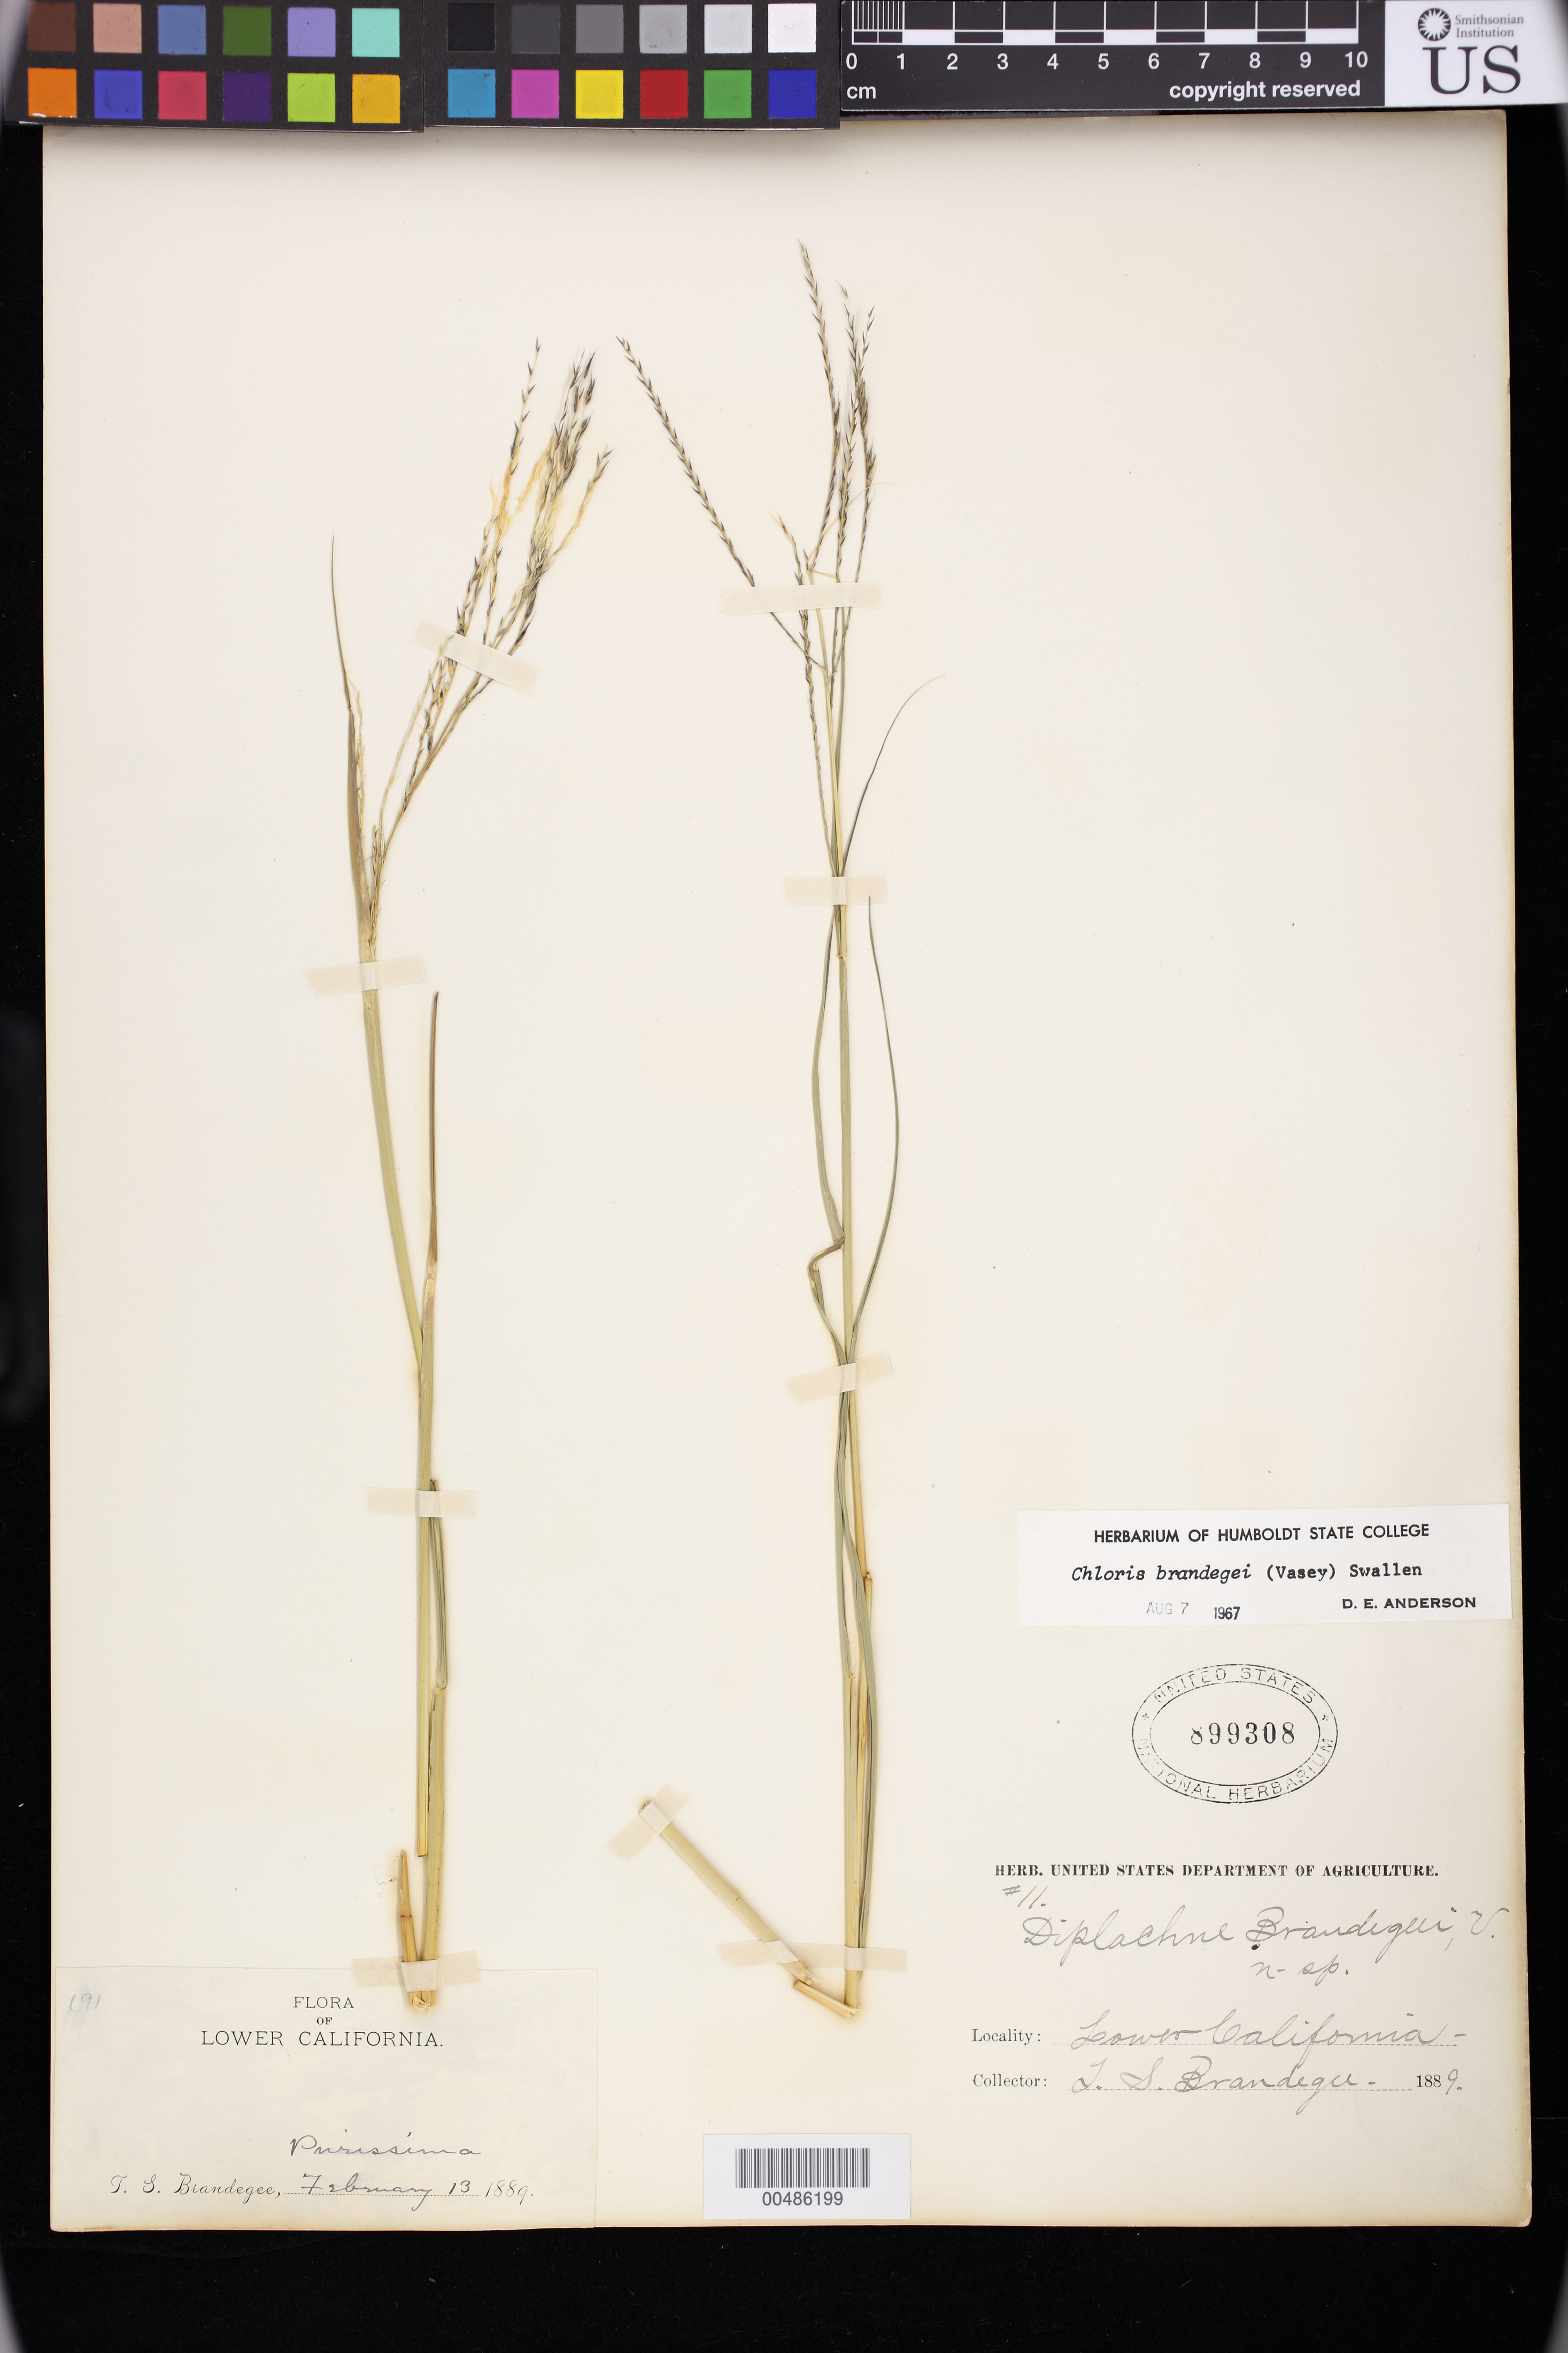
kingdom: Plantae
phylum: Tracheophyta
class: Liliopsida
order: Poales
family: Poaceae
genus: Diplachne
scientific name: Diplachne brandegei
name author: Vasey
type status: Syntype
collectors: T. S. Brandegee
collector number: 11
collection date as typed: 13 Feb 1889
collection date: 1889-02-13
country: Mexico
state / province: Baja California Sur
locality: Purissima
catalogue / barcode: US 899308